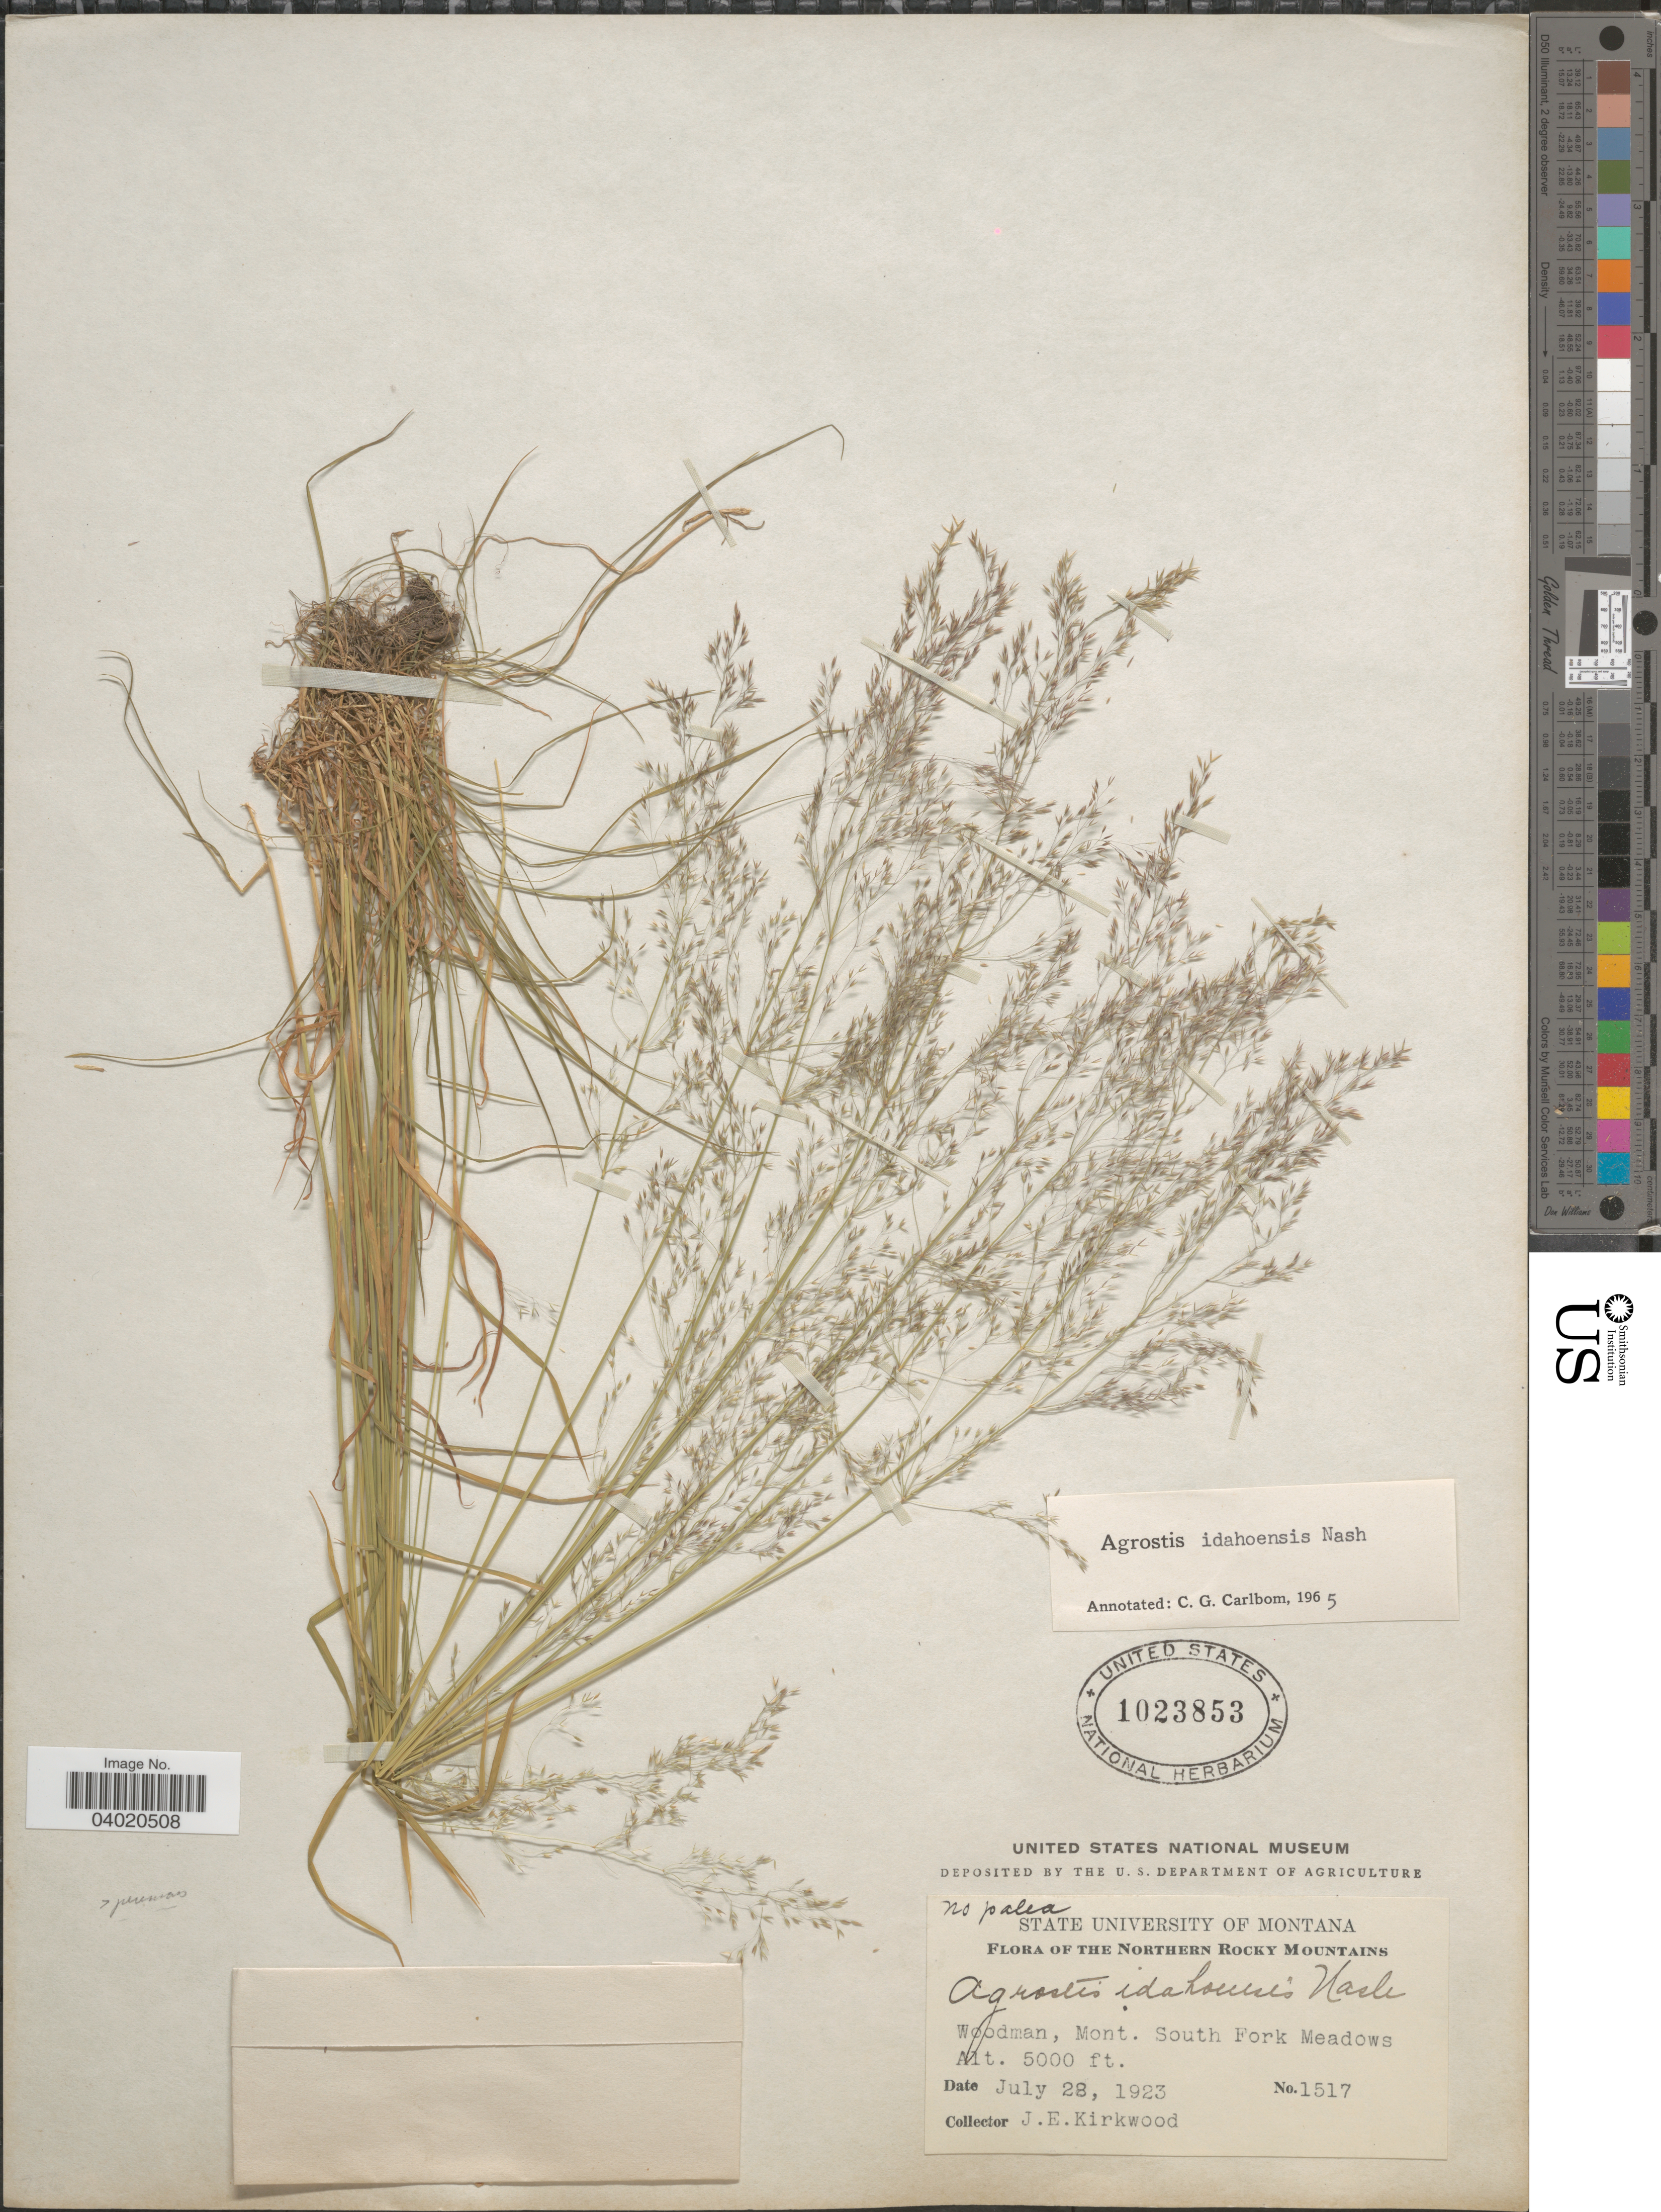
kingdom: Plantae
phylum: Tracheophyta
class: Liliopsida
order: Poales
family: Poaceae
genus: Agrostis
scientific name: Agrostis idahoensis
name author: Nash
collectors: J. Kirkwood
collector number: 1517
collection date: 1923-07-28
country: United States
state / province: Montana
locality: Northern Rocky Mountains. Woodman. South Fork Meadows.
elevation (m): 1524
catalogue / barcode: US 1023853